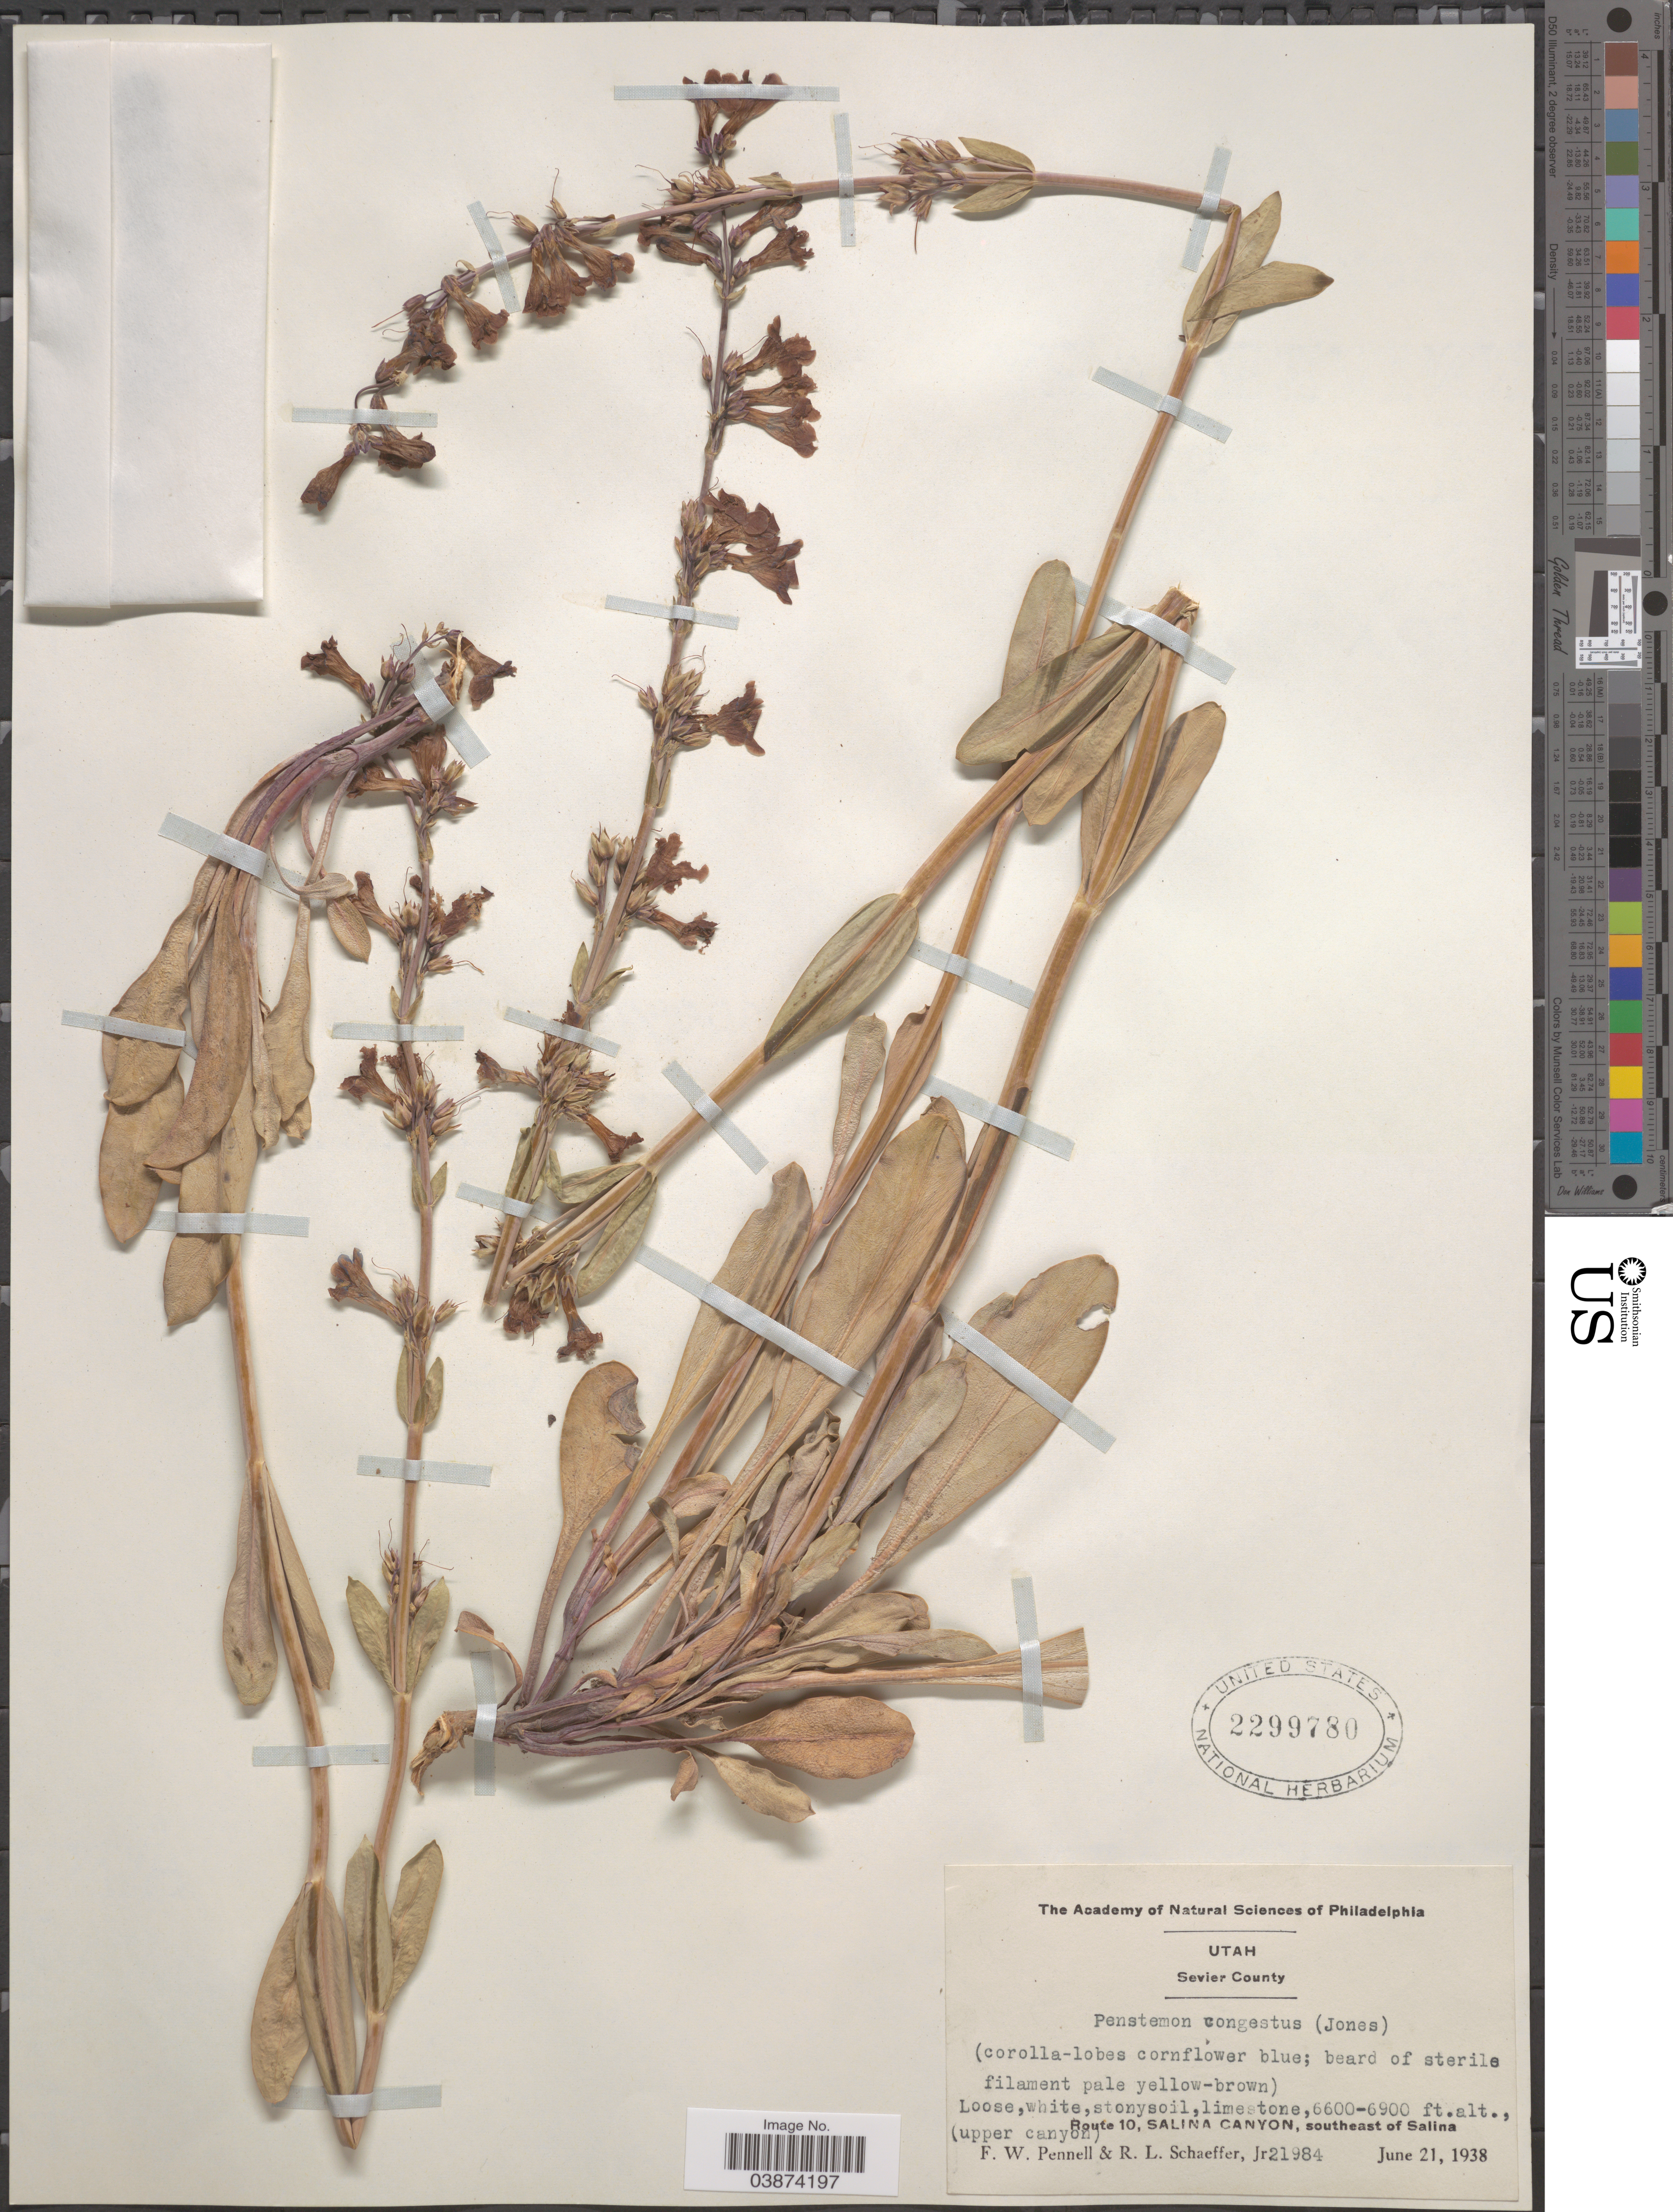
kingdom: Plantae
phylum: Tracheophyta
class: Magnoliopsida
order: Lamiales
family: Plantaginaceae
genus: Penstemon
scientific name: Penstemon congestus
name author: (M.E. Jones) Pennell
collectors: F. W. Pennell & R. L. Schaeffer Jr.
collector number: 21984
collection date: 1938-06-21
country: United States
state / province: Utah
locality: Sevier County. Route 10, Salina Canyon, southeast of Salina (upper canyon).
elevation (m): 2012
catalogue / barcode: US 2299780